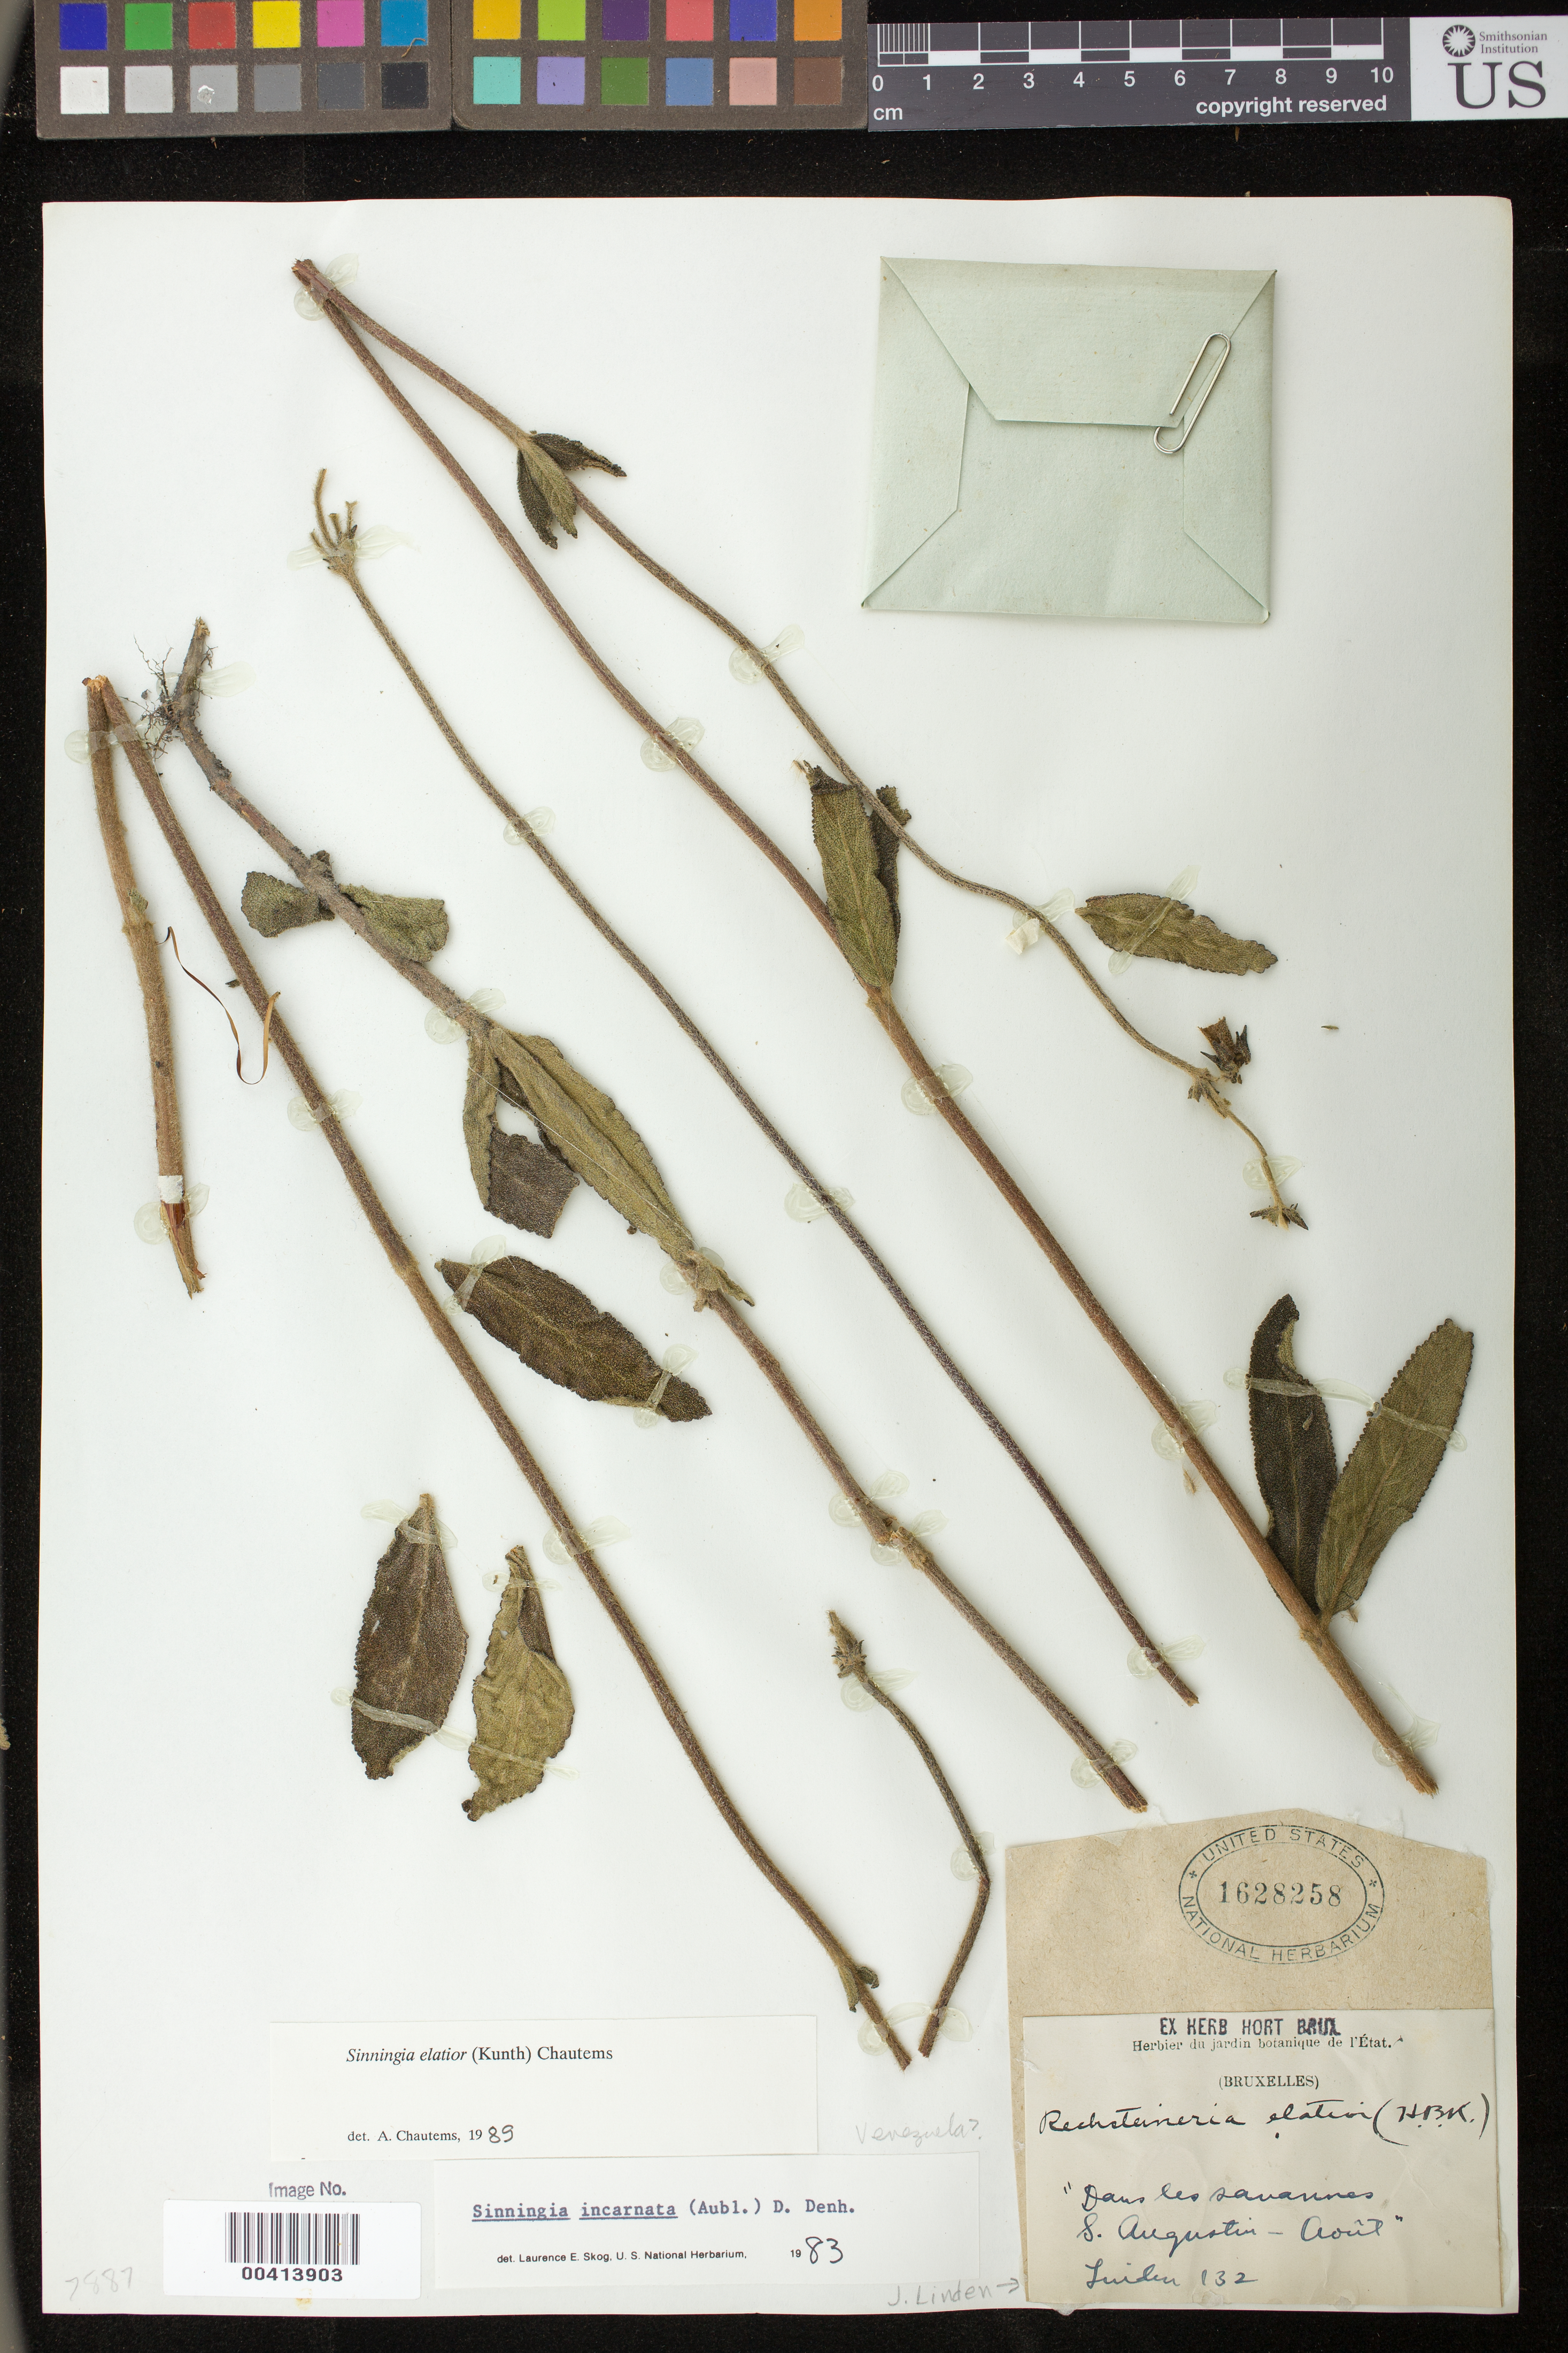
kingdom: Plantae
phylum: Tracheophyta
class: Magnoliopsida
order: Lamiales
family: Gesneriaceae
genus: Sinningia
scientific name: Sinningia elatior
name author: (Kunth) Chautems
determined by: Chautems, A. P.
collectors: J. Linden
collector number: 132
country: Belgium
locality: Brussels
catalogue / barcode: US 1628258